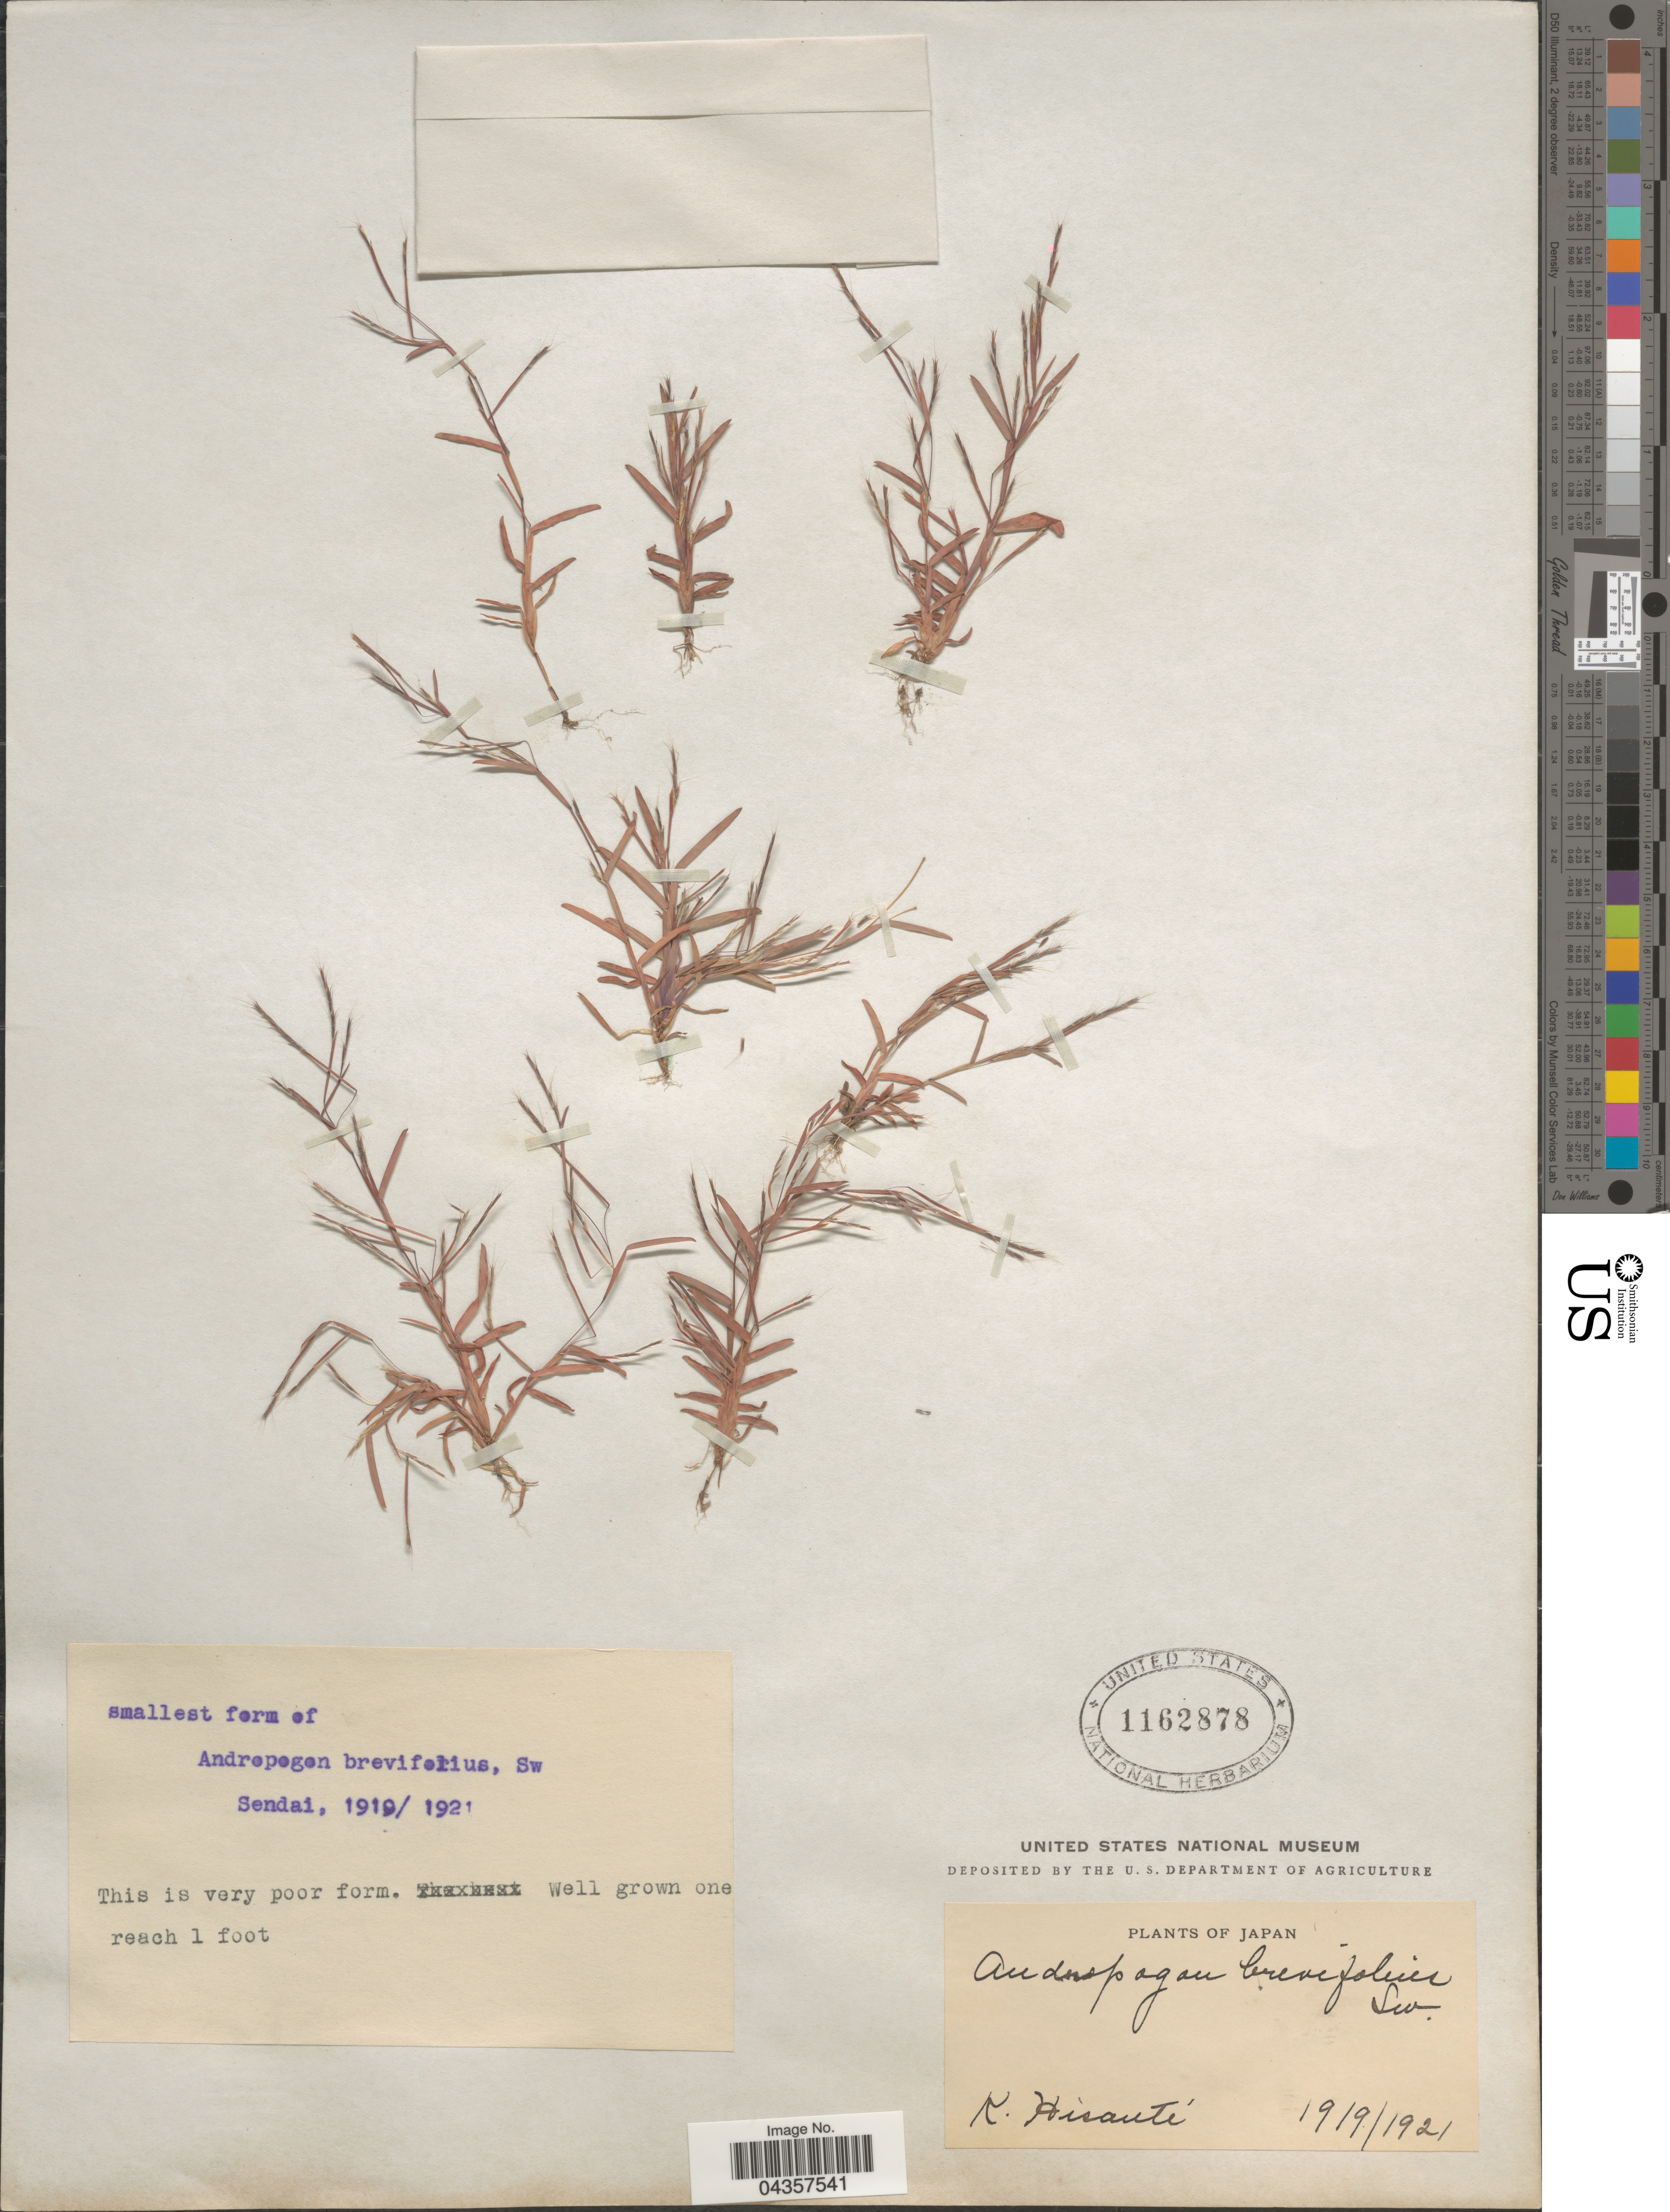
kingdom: Plantae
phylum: Tracheophyta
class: Liliopsida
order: Poales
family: Poaceae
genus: Schizachyrium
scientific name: Schizachyrium sp.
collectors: K. Hisauti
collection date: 1919/1921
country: Japan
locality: Sendai.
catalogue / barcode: US 1162878